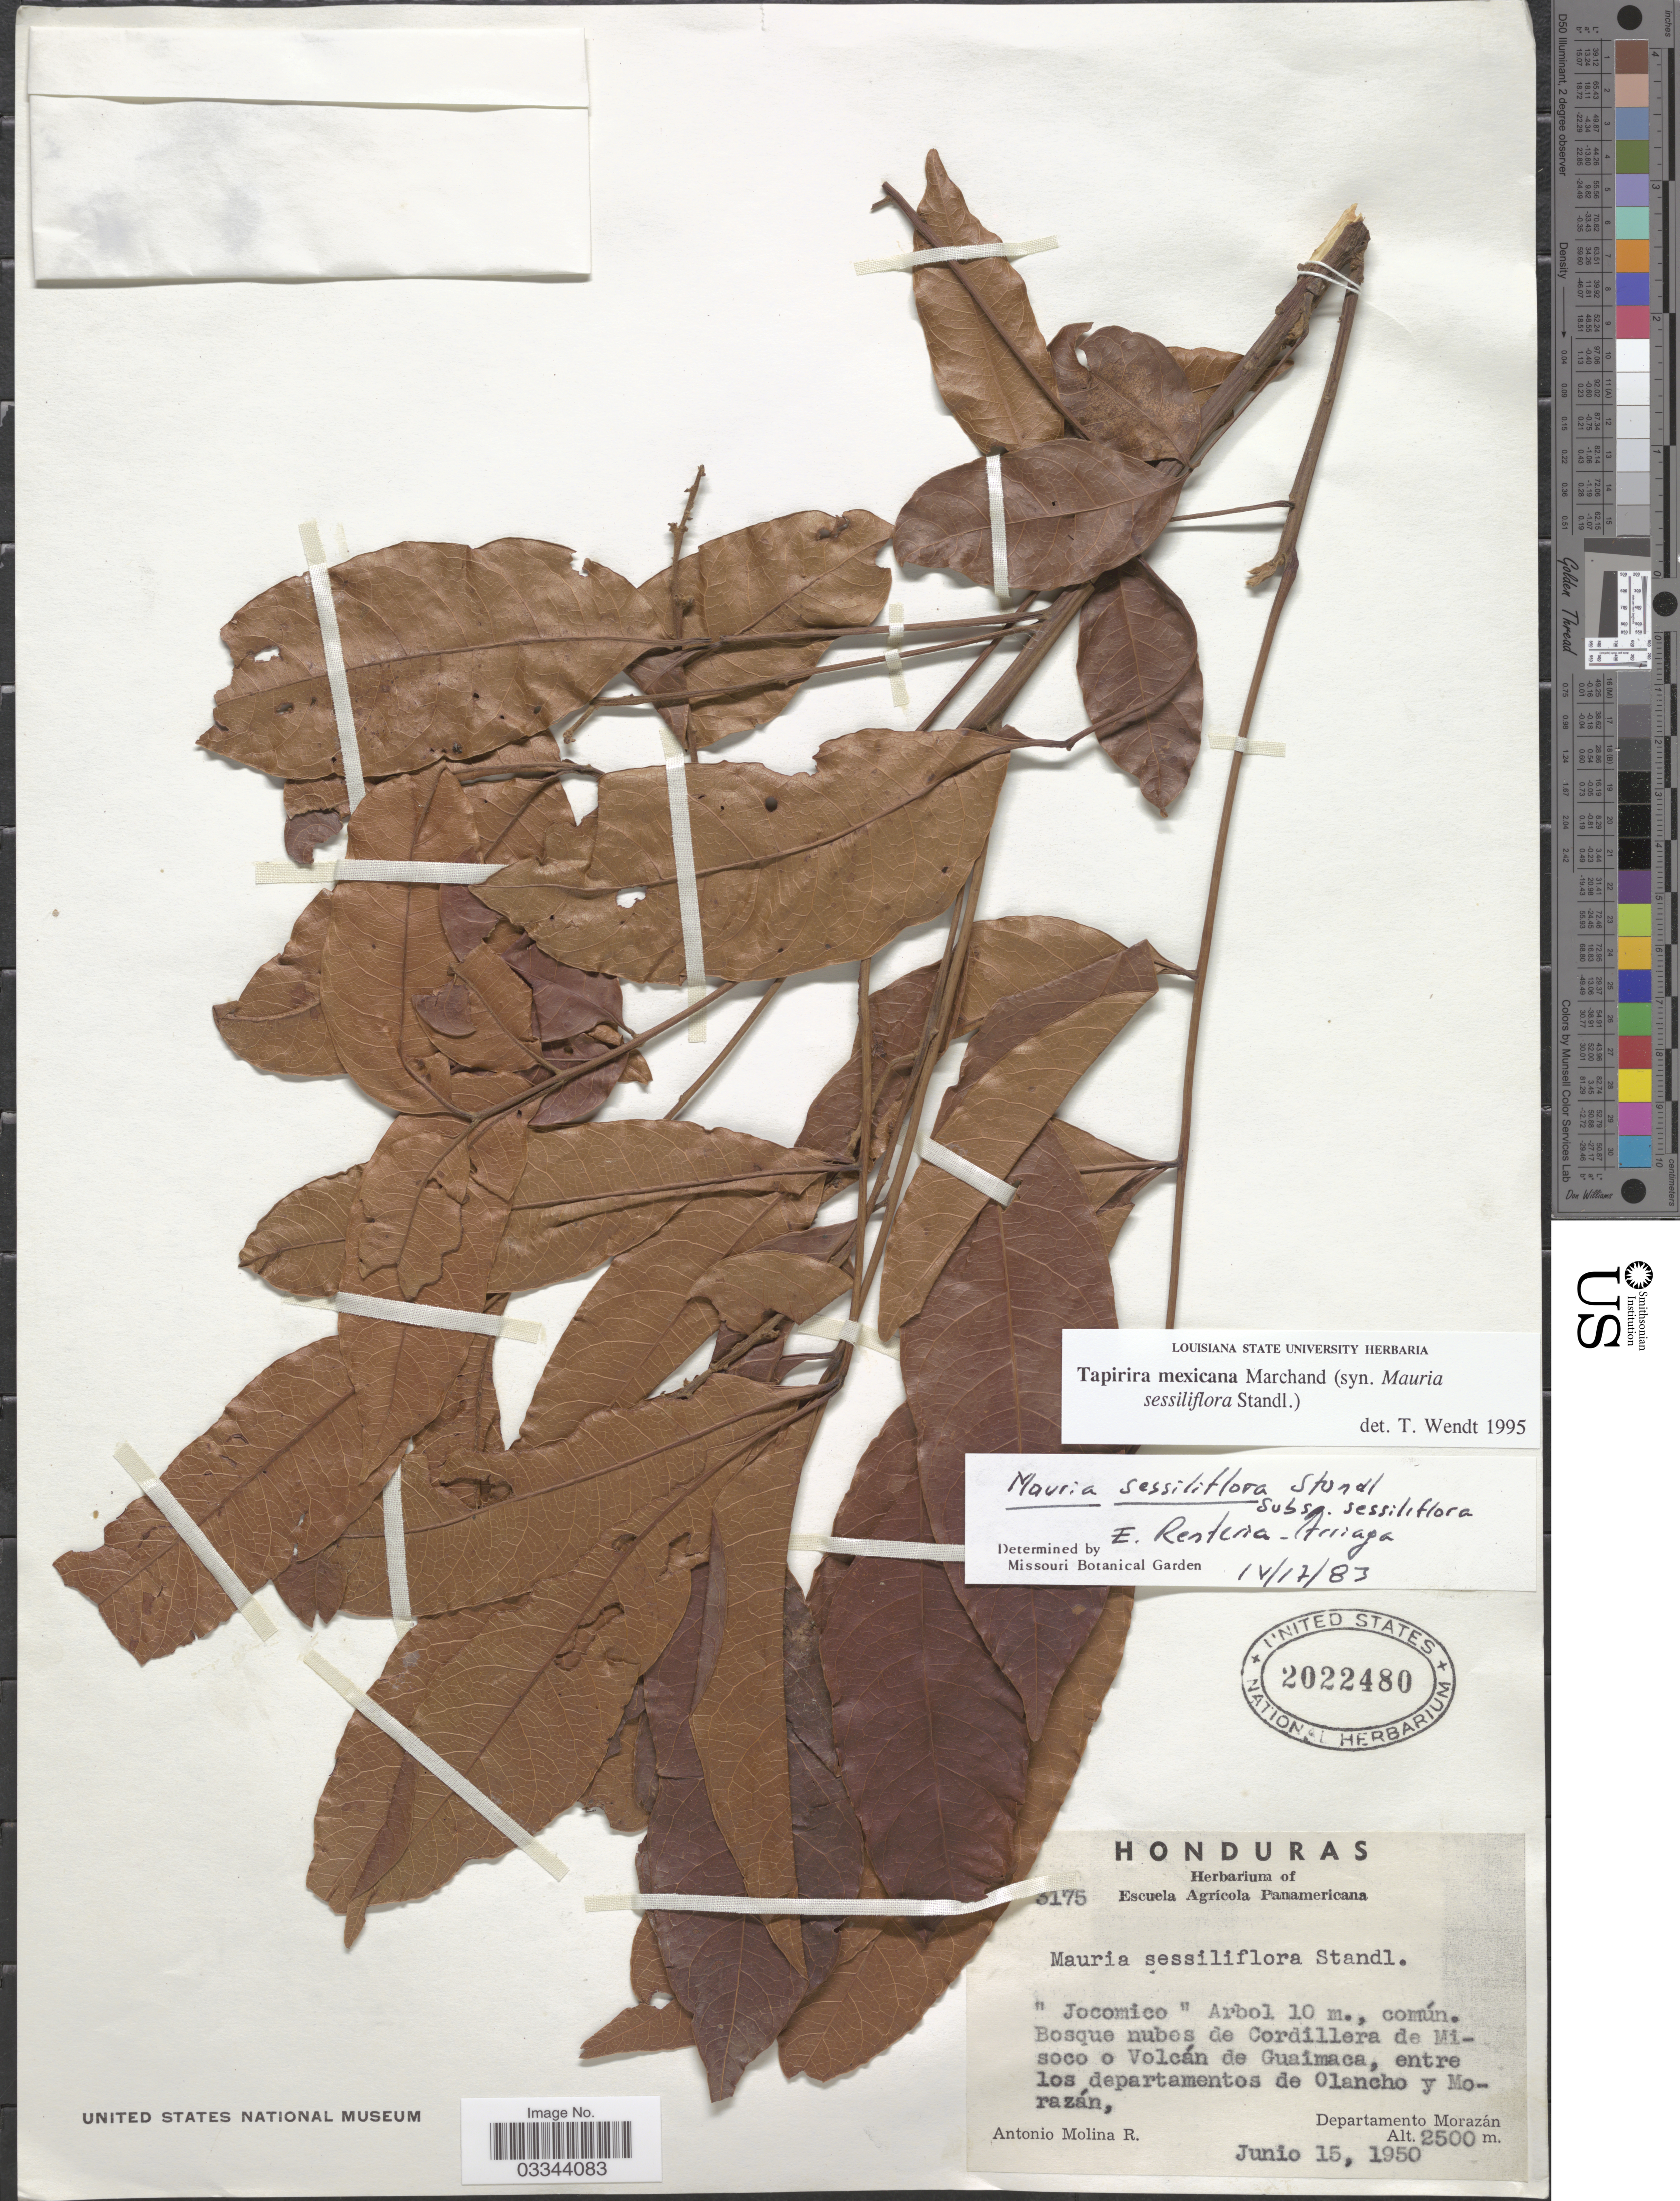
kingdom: Plantae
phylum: Tracheophyta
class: Magnoliopsida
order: Sapindales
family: Anacardiaceae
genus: Tapirira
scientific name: Tapirira mexicana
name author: Marchand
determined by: Mitchell, John D.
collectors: A. Molina R.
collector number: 3175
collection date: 1950-06-15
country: Honduras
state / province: Fco. Morazán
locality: Bosque nubes de Cordillera de Misoco o Volcán de Guaimaca, entre los departamentos de Olancho y Morazán, Departamento Morazán.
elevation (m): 2500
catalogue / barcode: US 2022480